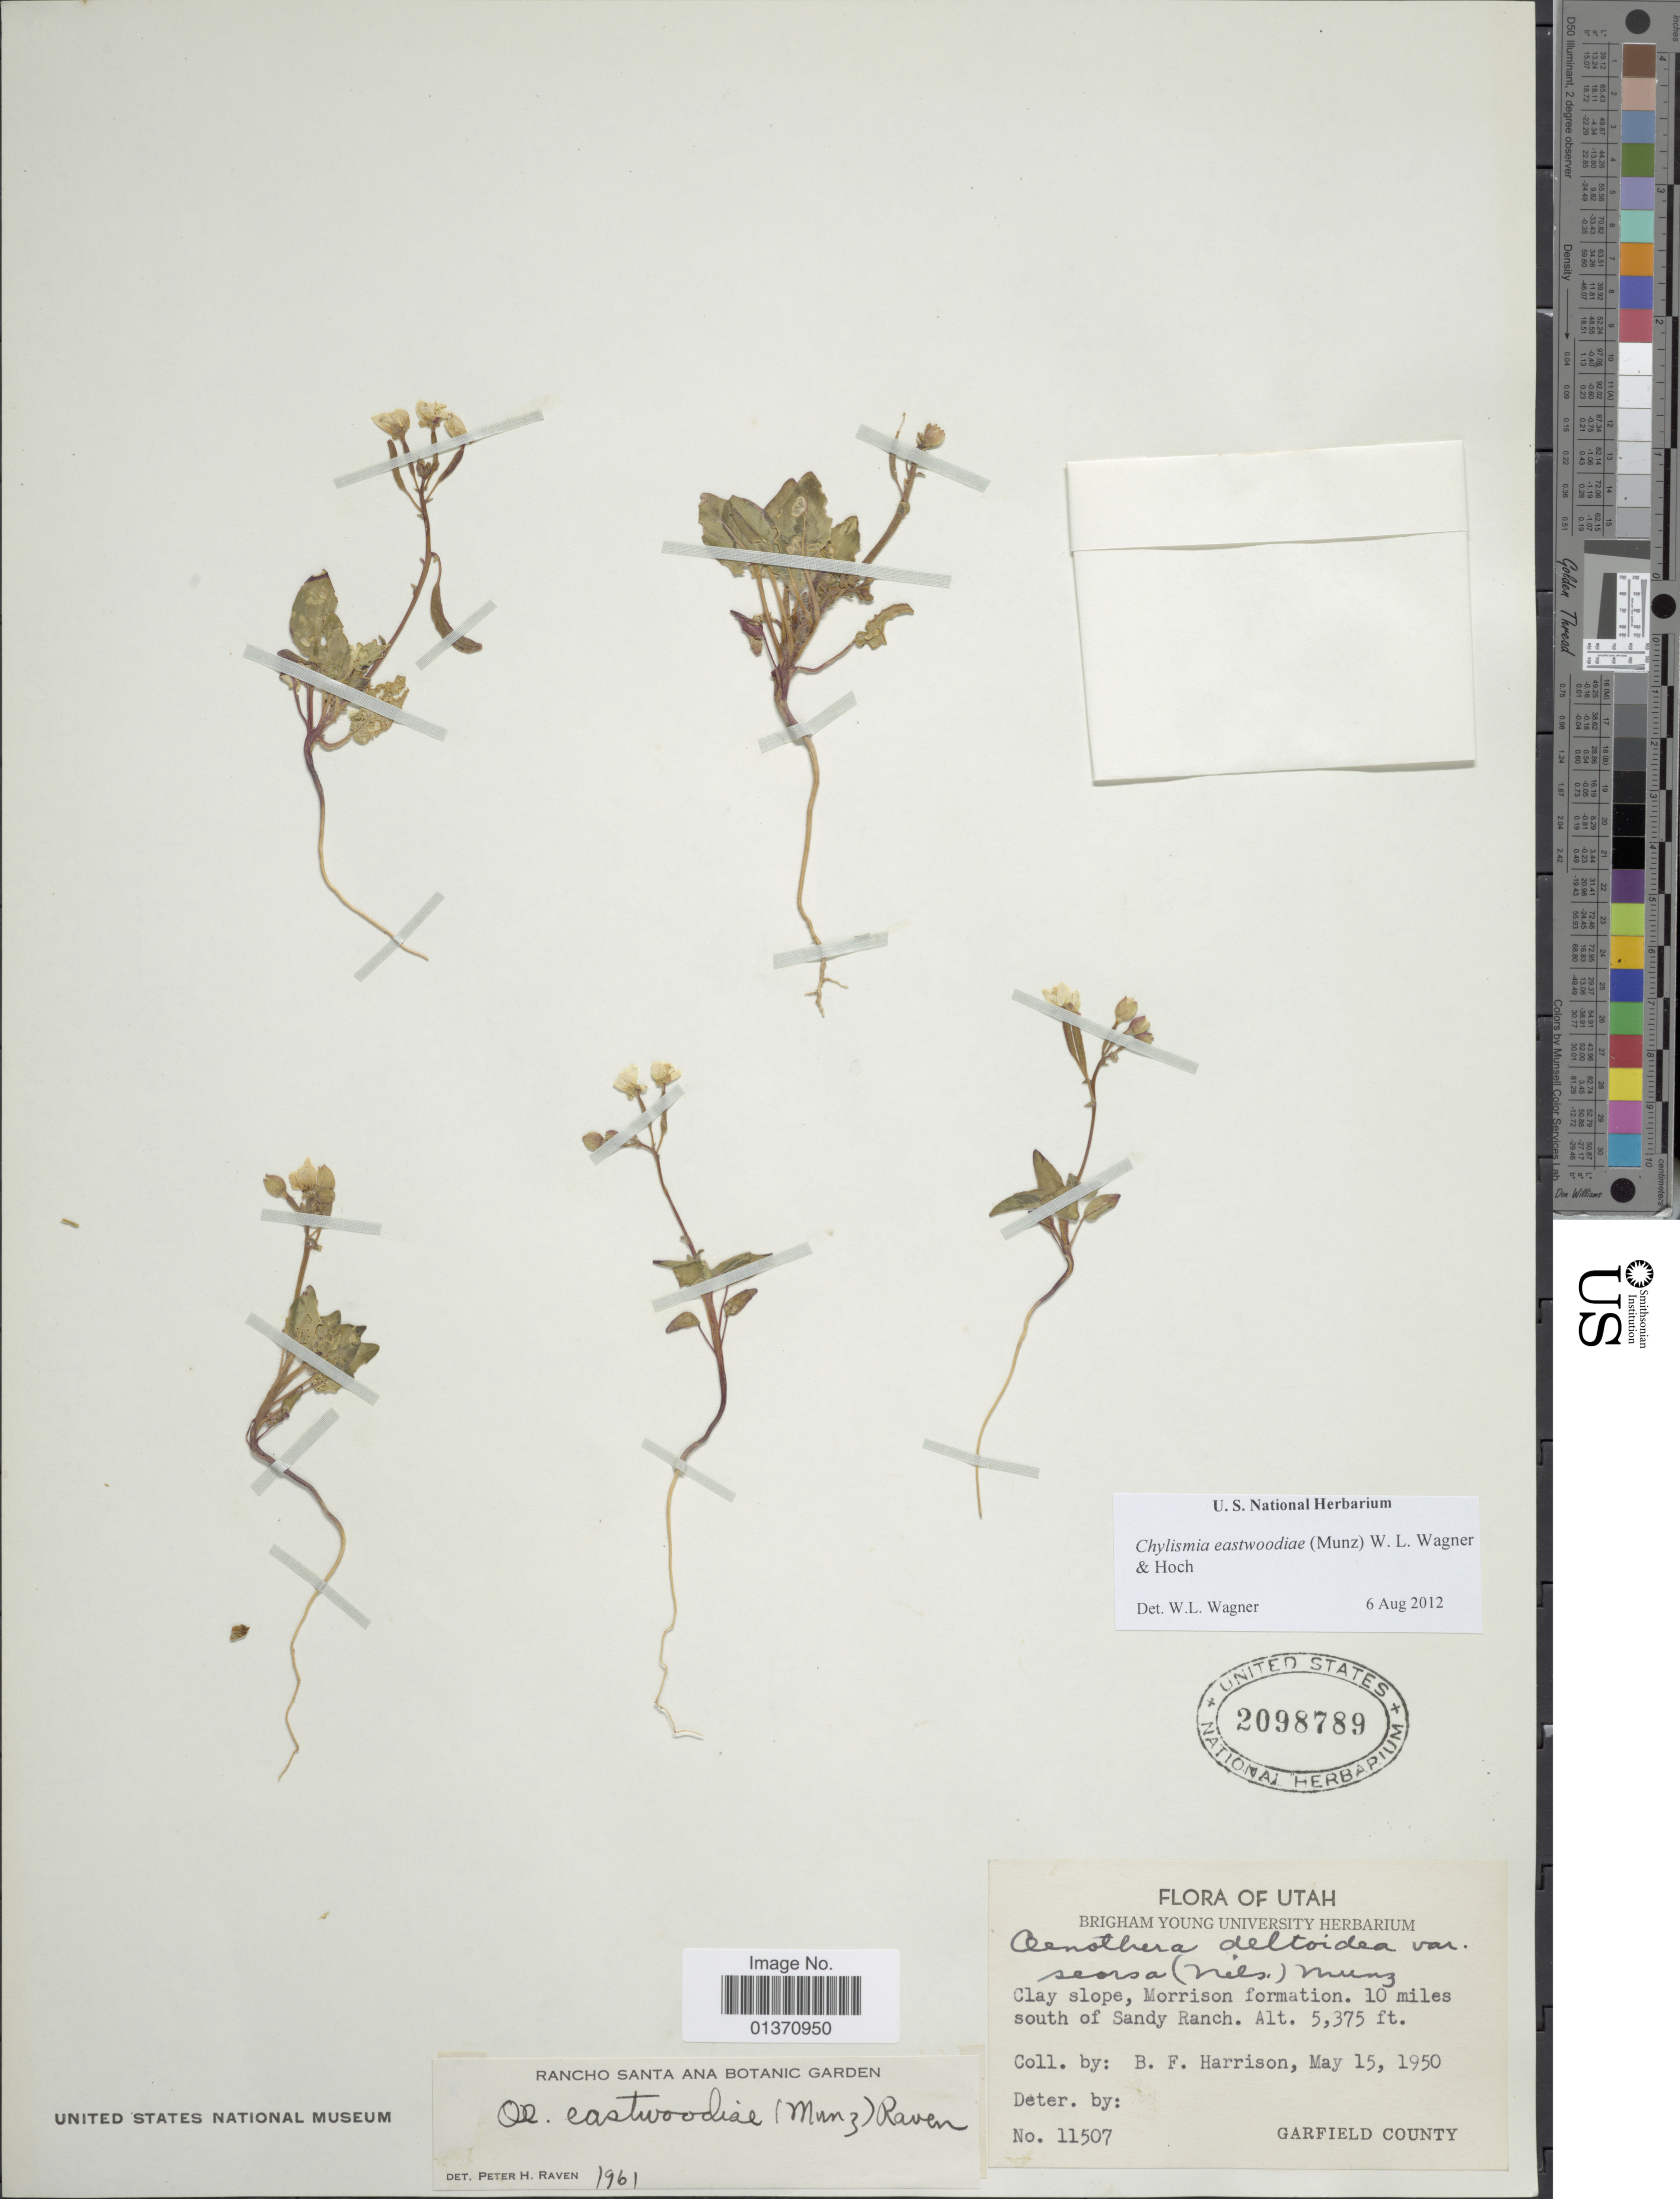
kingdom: Plantae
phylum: Tracheophyta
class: Magnoliopsida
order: Myrtales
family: Onagraceae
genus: Chylismia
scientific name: Chylismia eastwoodiae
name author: (Munz) W.L. Wagner & Hoch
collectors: B. F. Harrison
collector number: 11507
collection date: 1950-05-15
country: United States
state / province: Utah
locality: Clay slope, Morrison formation. 10 miles south of Sandy Ranch, Garfield County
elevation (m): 1638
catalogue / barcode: US 2098789